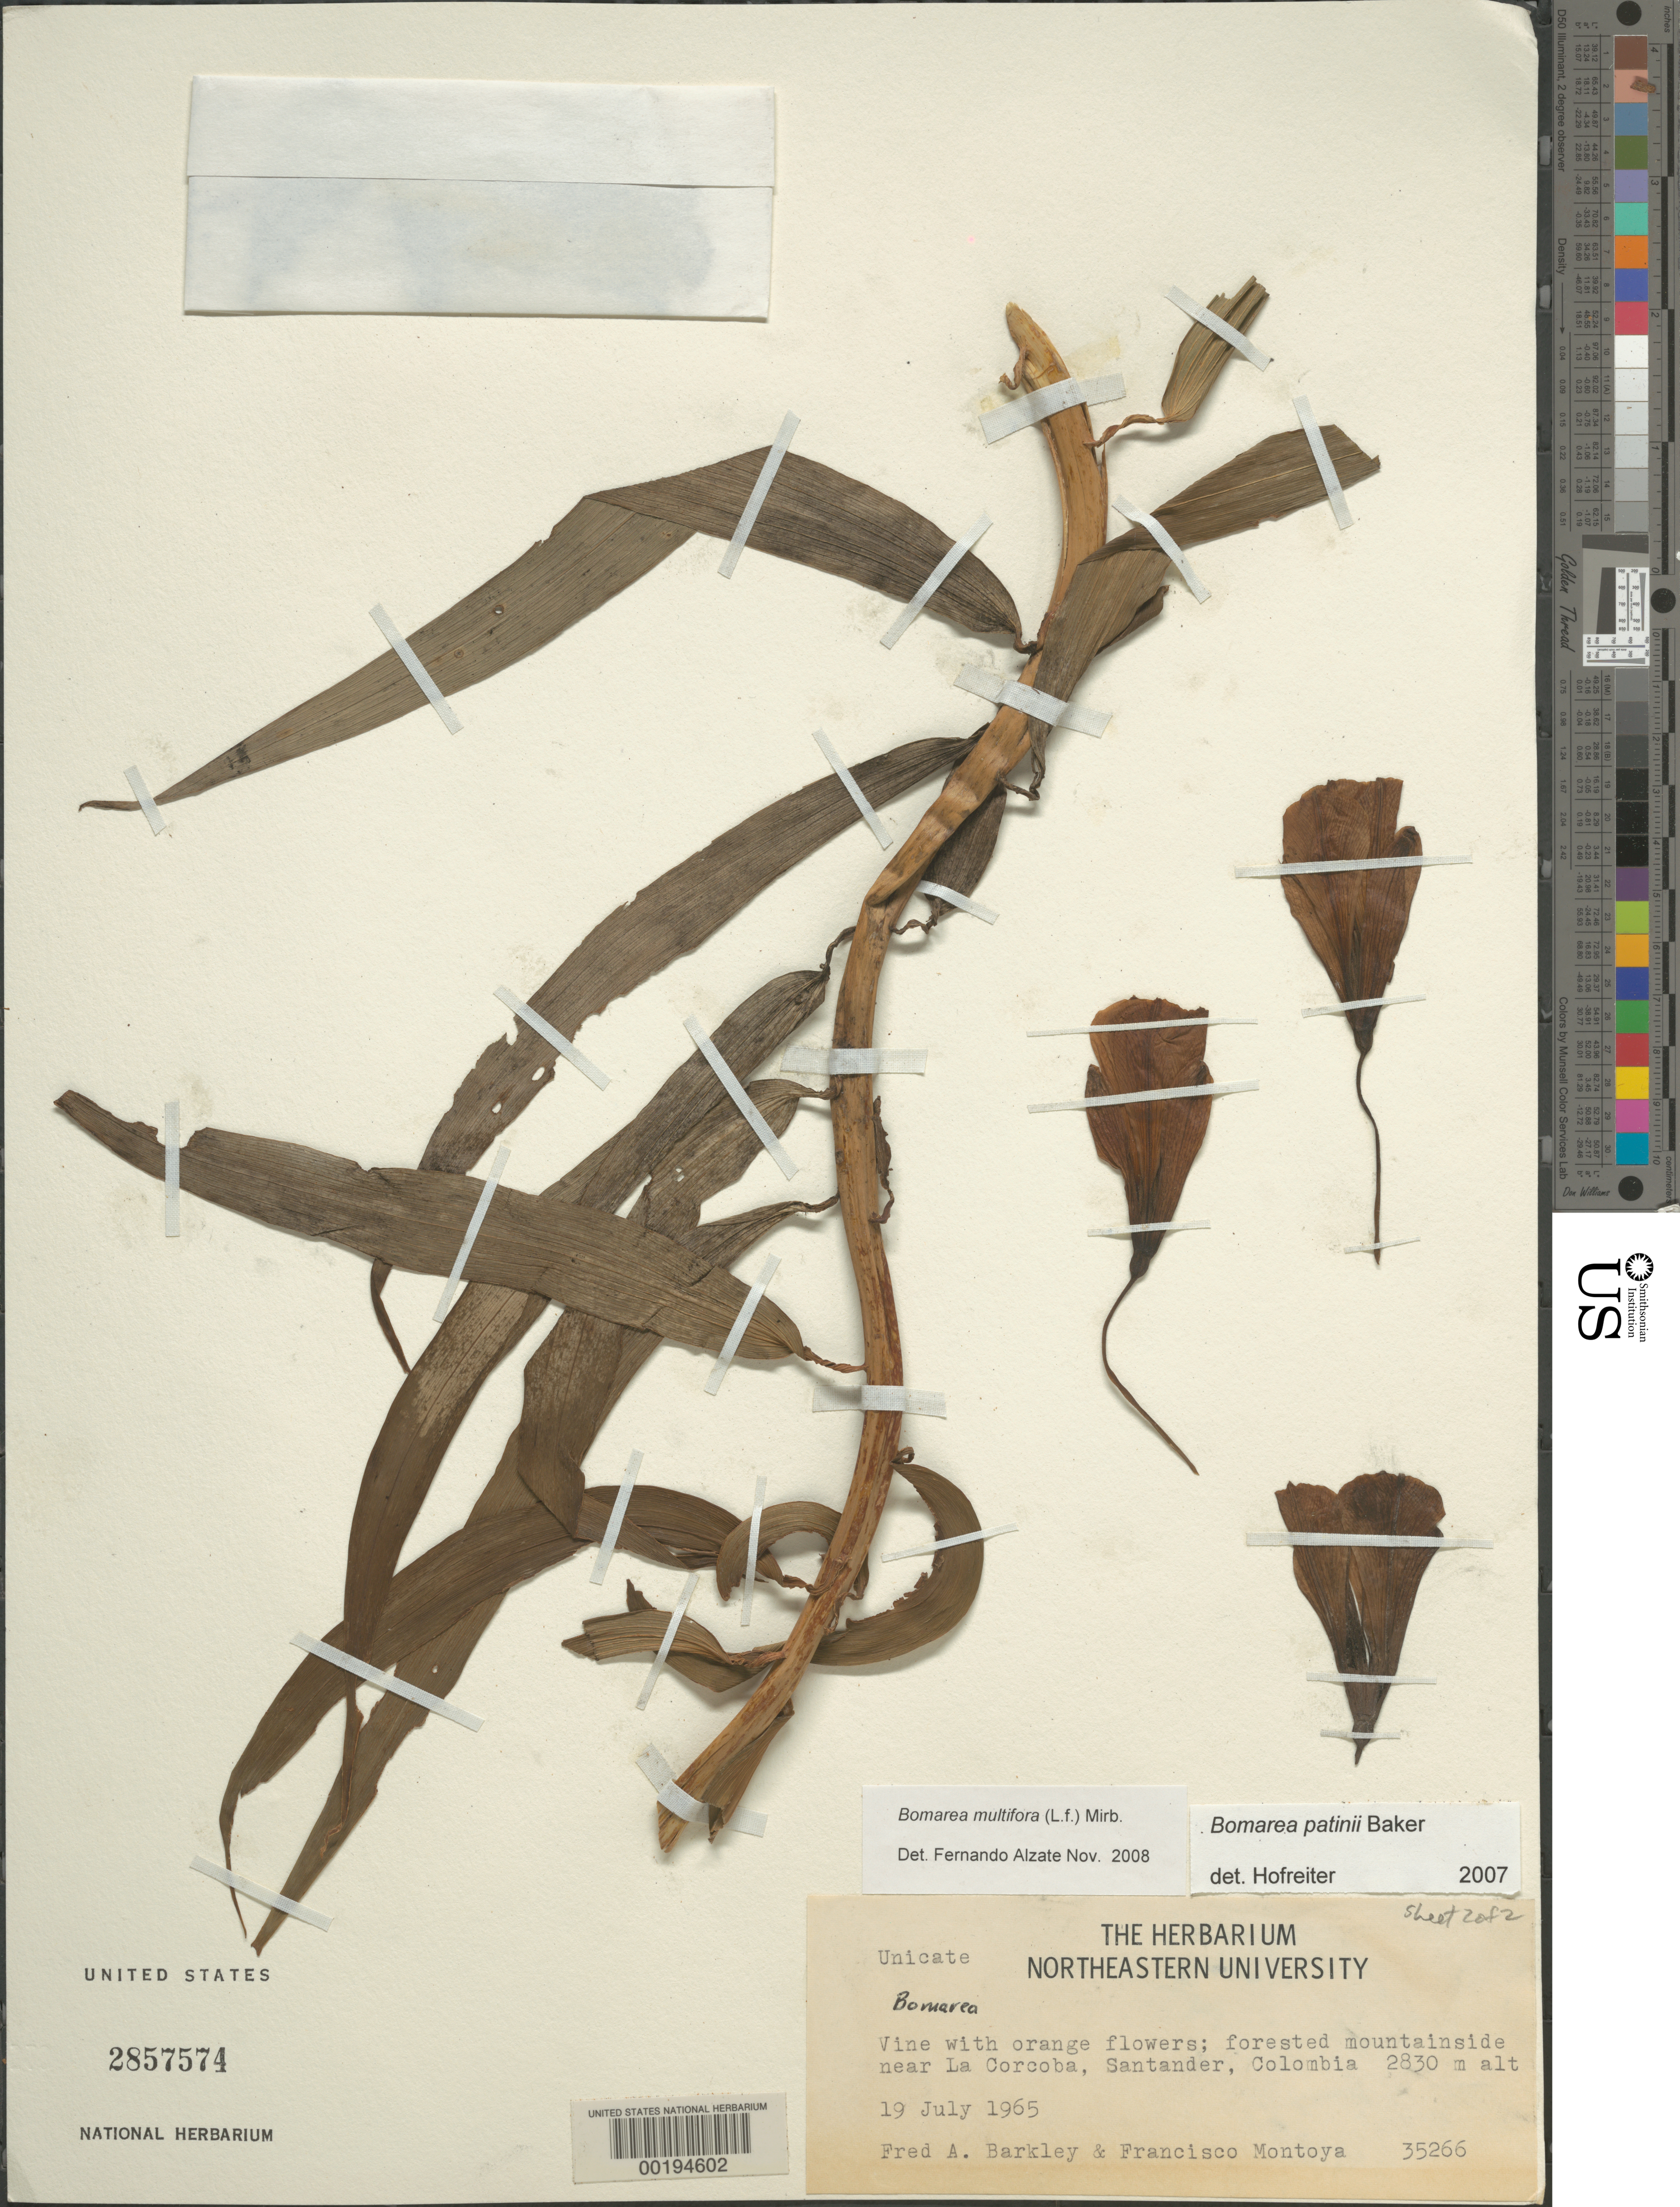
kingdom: Plantae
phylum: Tracheophyta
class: Liliopsida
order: Liliales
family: Alstroemeriaceae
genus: Bomarea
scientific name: Bomarea sp.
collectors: F. A. Barkley & F. Montoya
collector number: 35266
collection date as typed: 19 Jul 1965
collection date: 1965-07-19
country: Colombia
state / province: Santander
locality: Near la Corcoba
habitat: Forested mountainside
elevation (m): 2830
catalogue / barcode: US 2857574